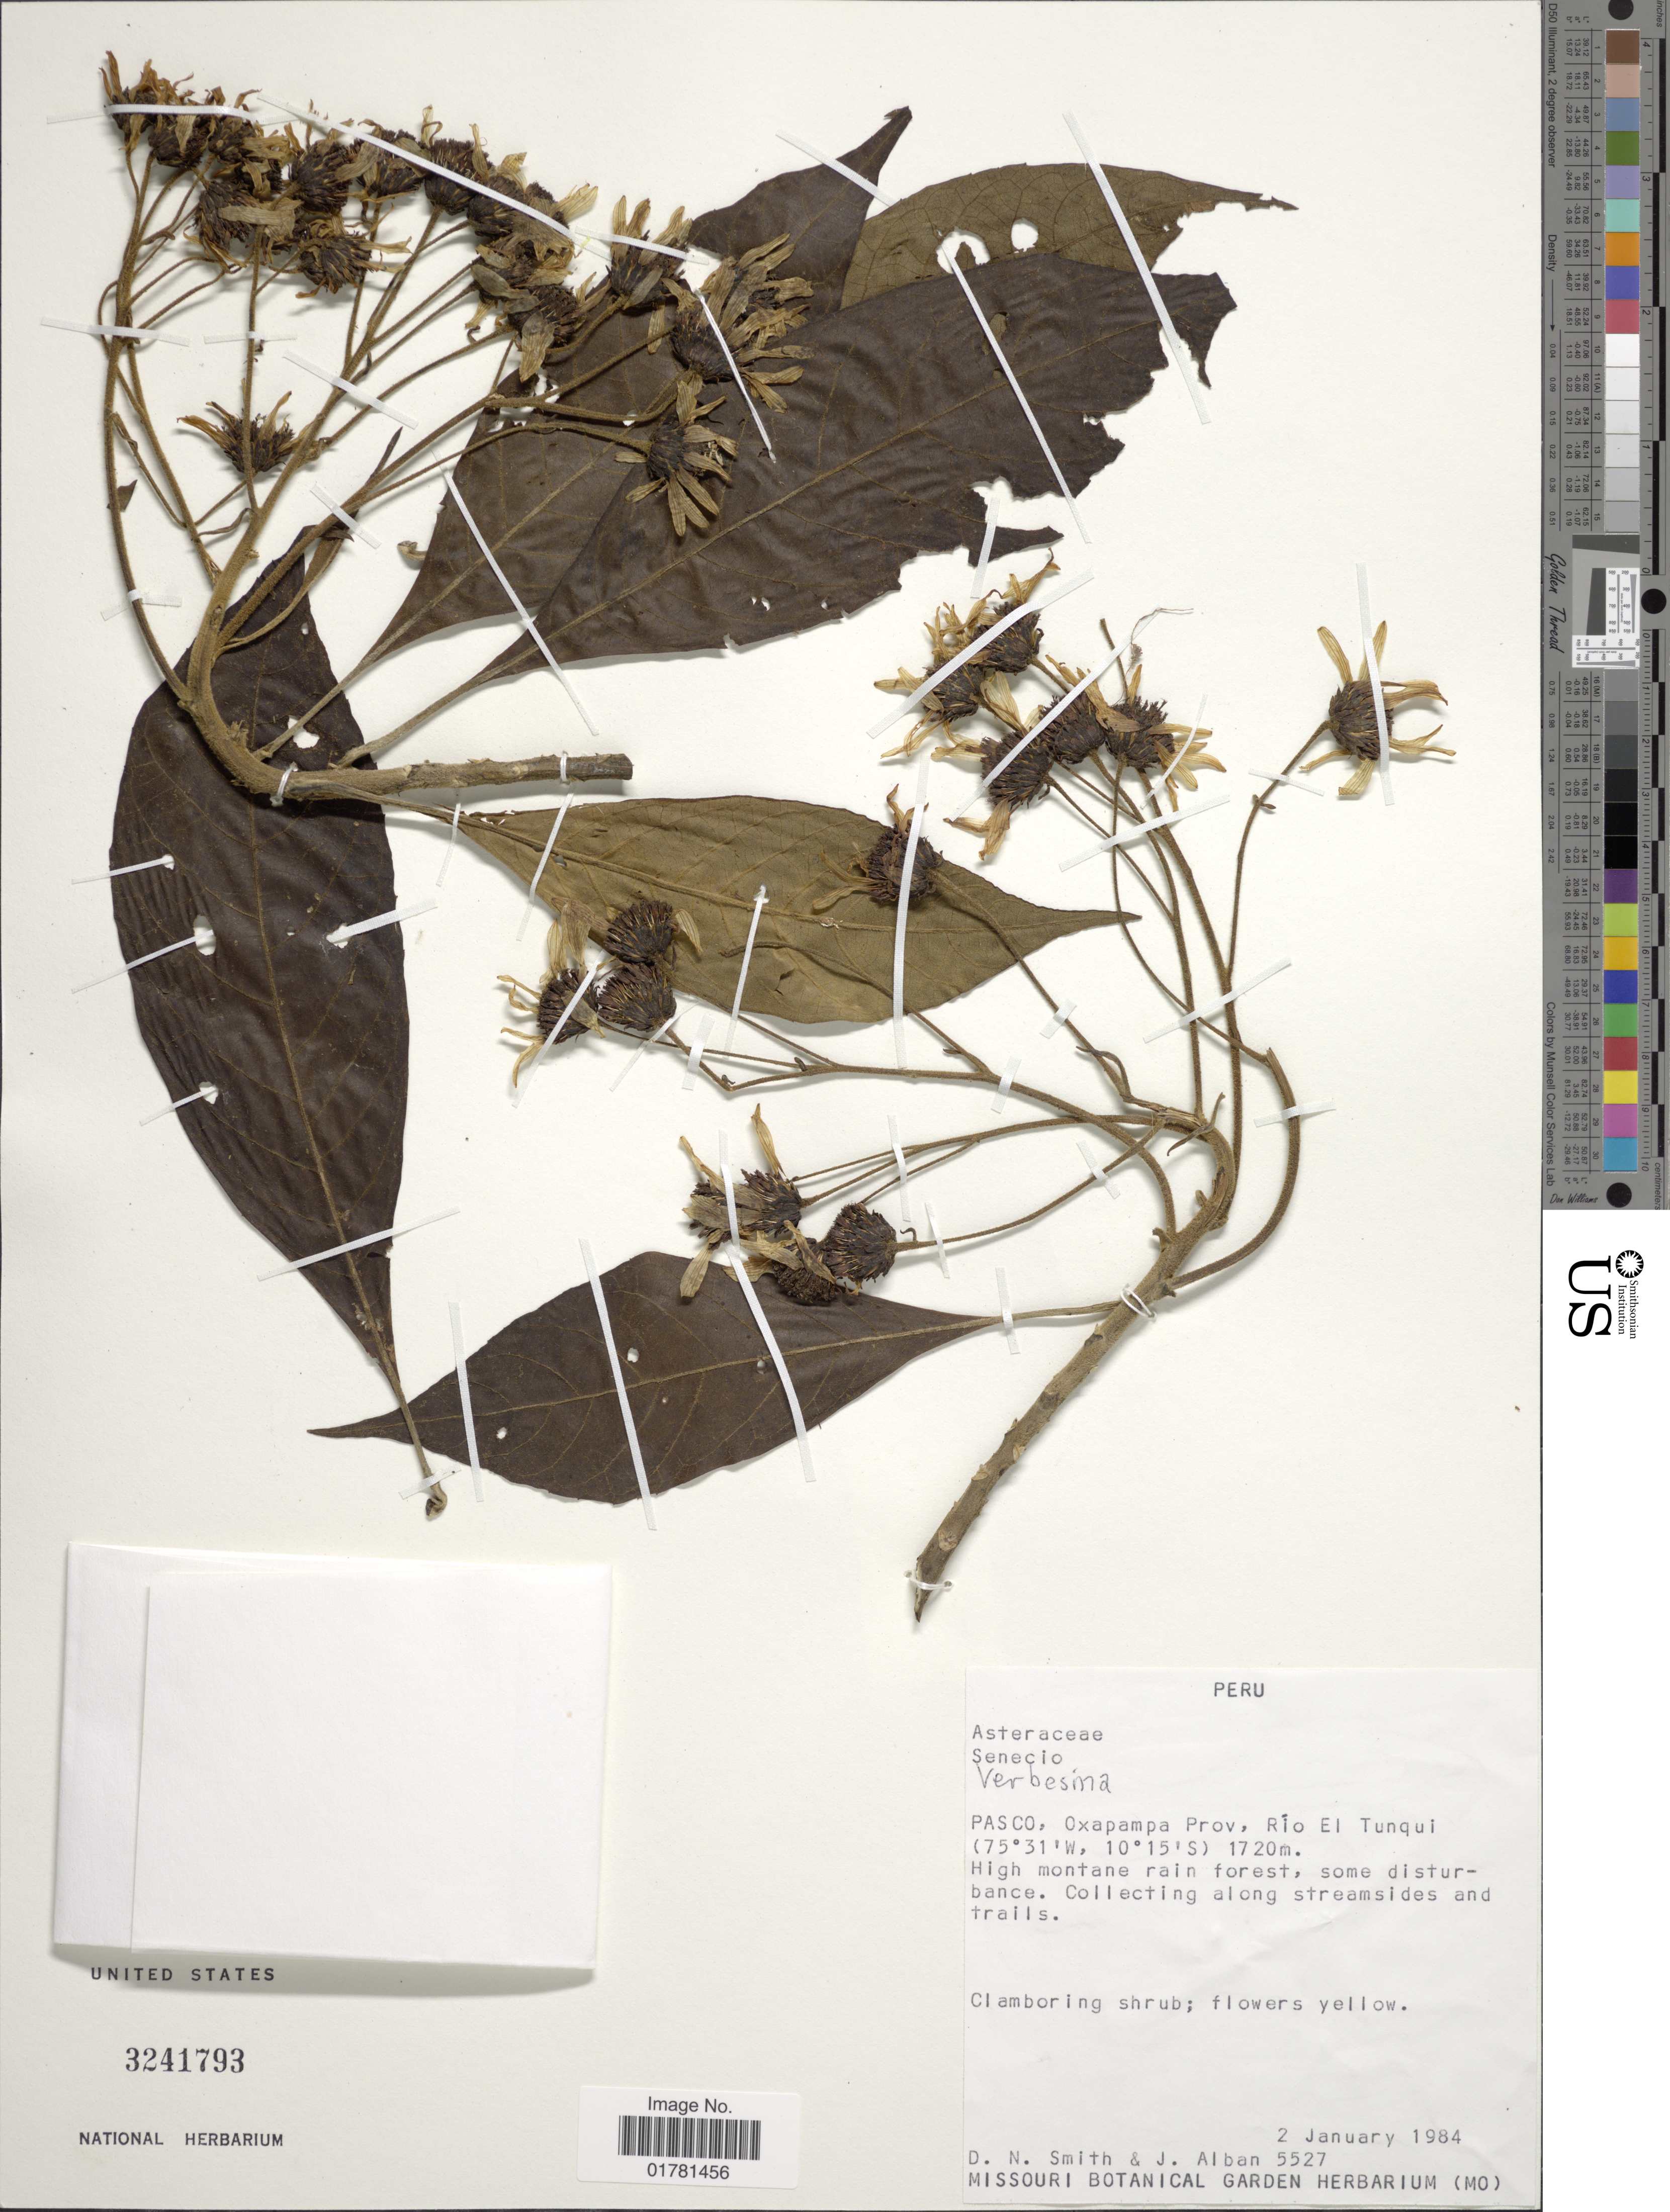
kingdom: Plantae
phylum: Tracheophyta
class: Magnoliopsida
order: Asterales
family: Asteraceae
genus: Verbesina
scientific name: Verbesina sp.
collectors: D. Smith & J. Alban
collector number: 5527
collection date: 1984-01-02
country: Peru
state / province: Pasco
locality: Oxapampa Prov, Río El Tunqui. High montane rain forest, some disturbance. Collecting along stramssides and trails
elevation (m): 1720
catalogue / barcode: US 3241793